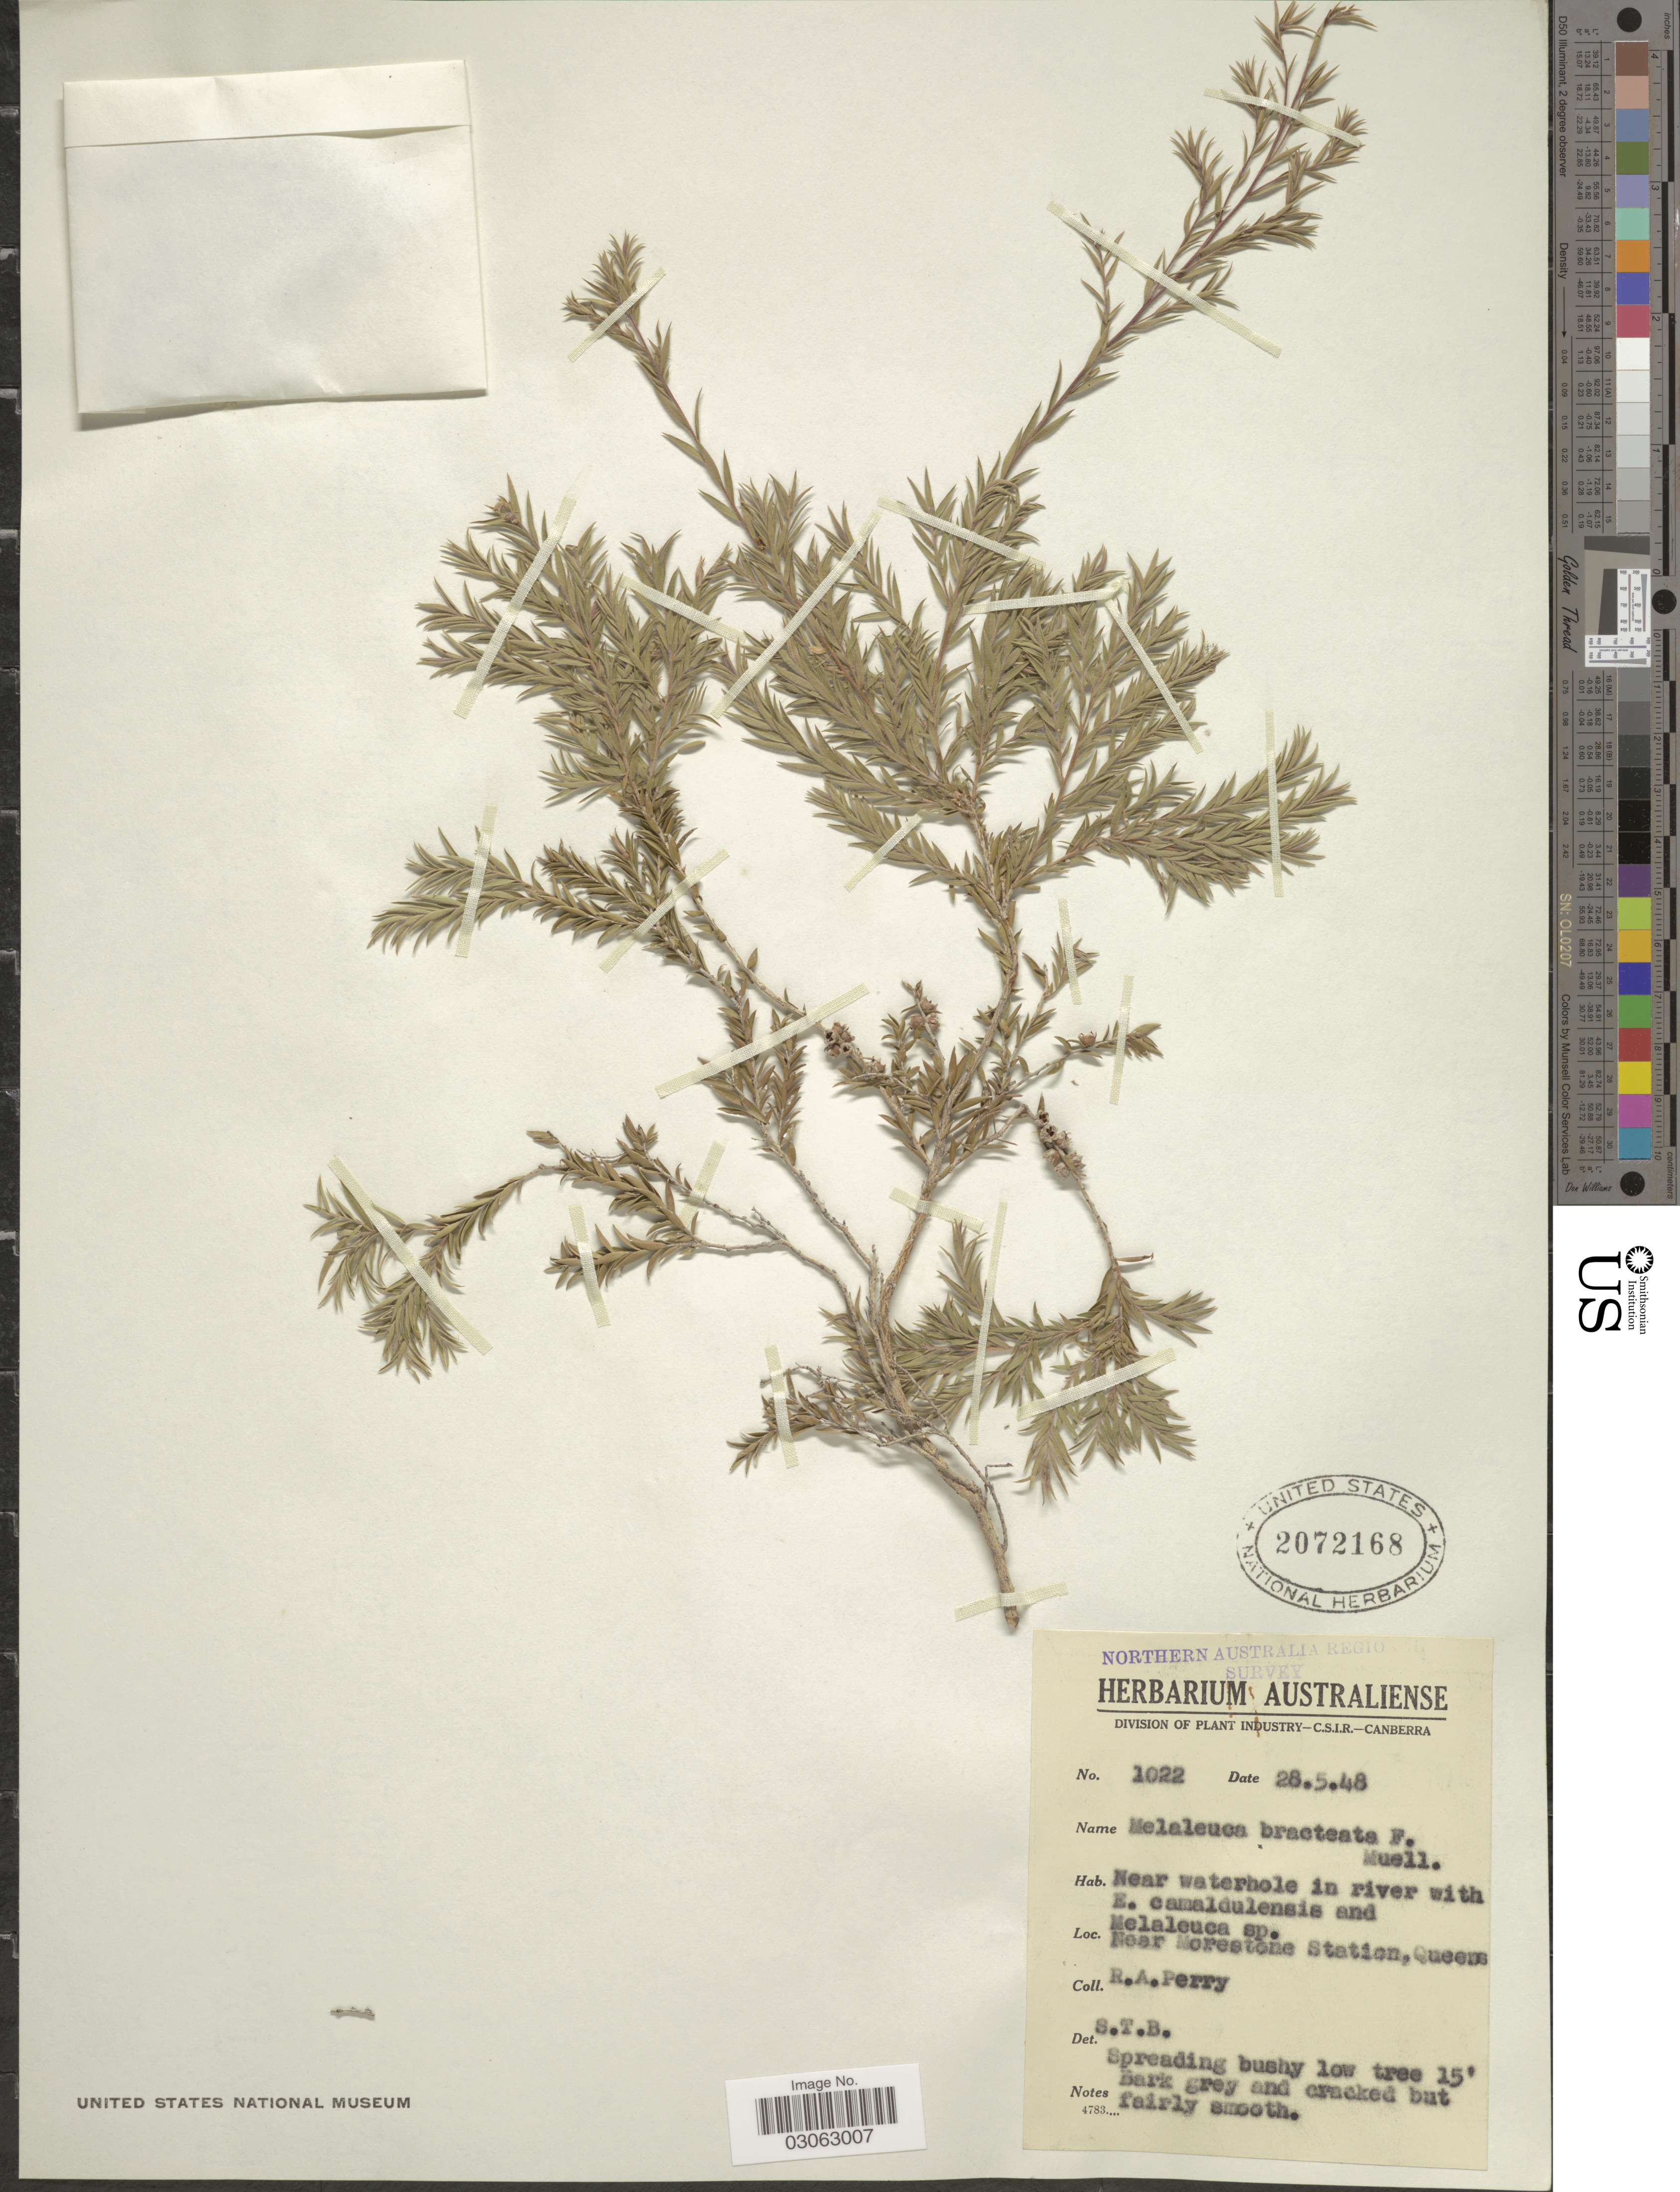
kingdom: Plantae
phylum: Tracheophyta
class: Magnoliopsida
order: Myrtales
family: Myrtaceae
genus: Melaleuca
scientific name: Melaleuca bracteata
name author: F. Muell.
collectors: Perry, R. A.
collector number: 1022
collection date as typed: Transcribed d/m/y: 28/5/48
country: Australia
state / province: Queensland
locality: Near Morestone Station, Queens.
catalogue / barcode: US 2072168